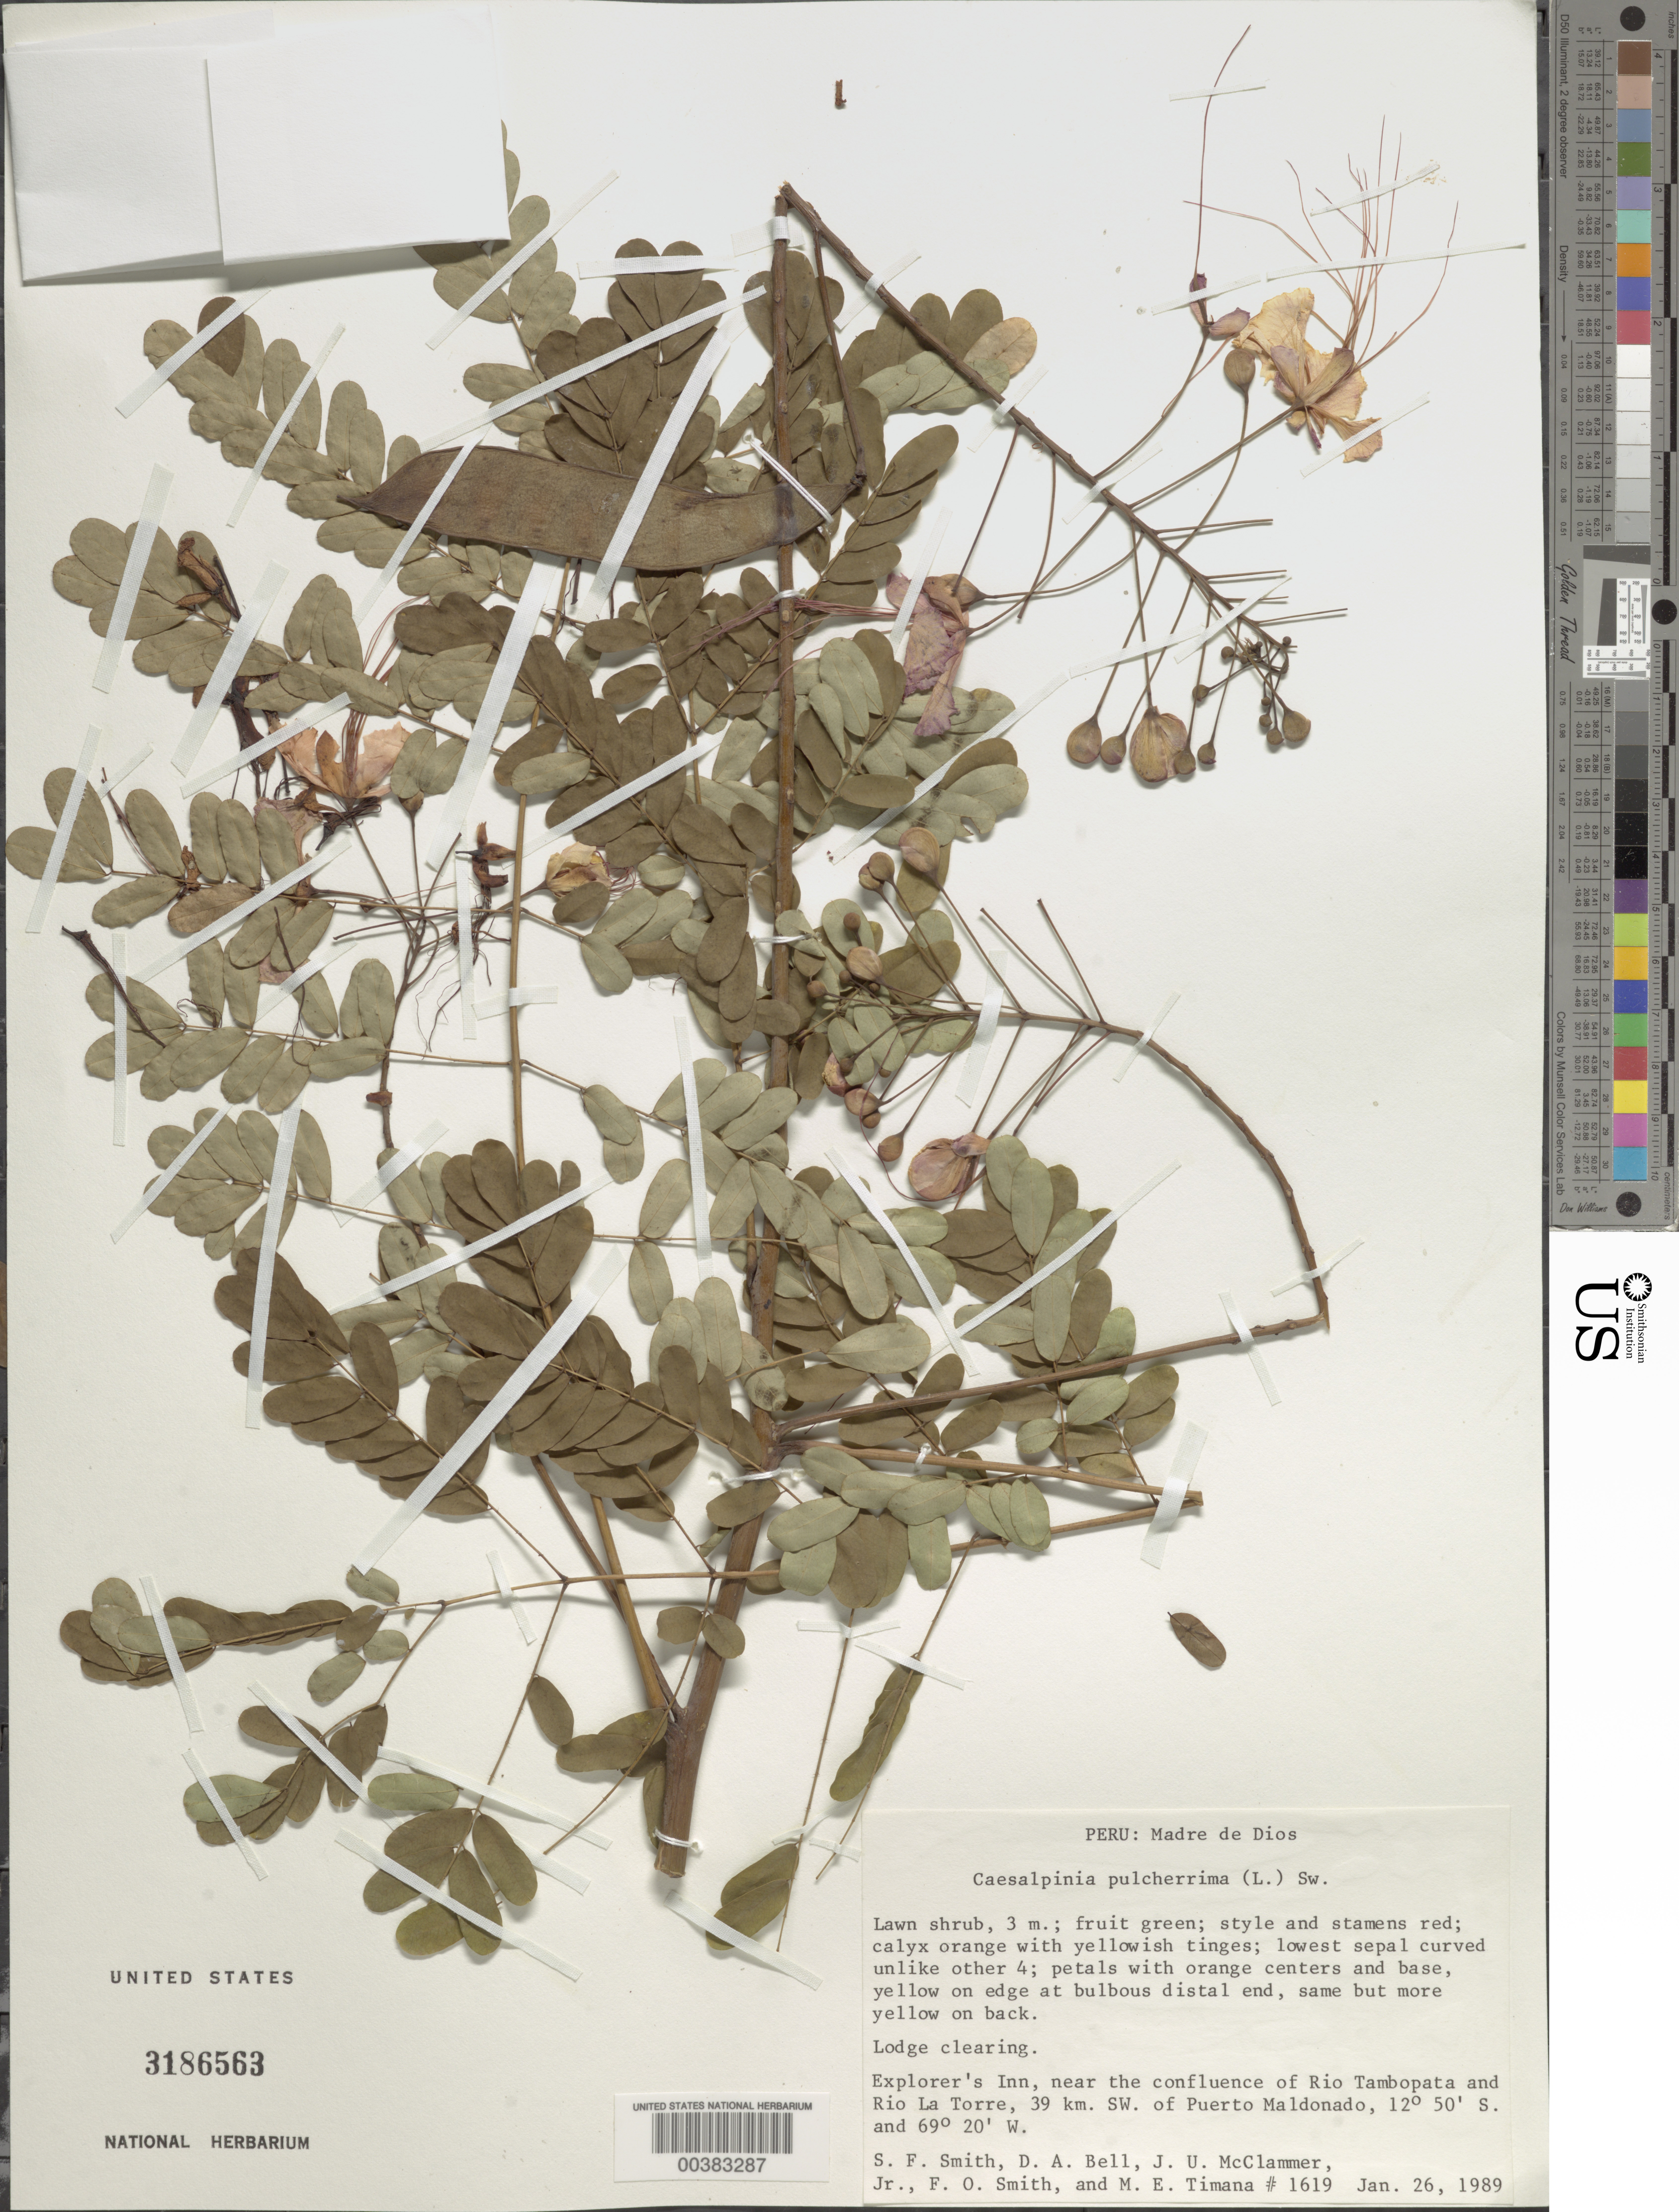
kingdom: Plantae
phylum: Tracheophyta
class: Magnoliopsida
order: Fabales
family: Fabaceae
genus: Caesalpinia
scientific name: Caesalpinia pulcherrima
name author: (L.) Sw.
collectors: S.F. Smith, D. A. Bell, J. Mcclammer Jr. & F. Smith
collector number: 1619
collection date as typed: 26 Jan 1989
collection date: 1989-01-26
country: Peru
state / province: Madre de Dios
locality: Lodge clearin, explorer's inn, near the confluence of rio tambopata and rio la torre, 39 km sw of puerto maldonado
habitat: Clearing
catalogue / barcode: US 3186563